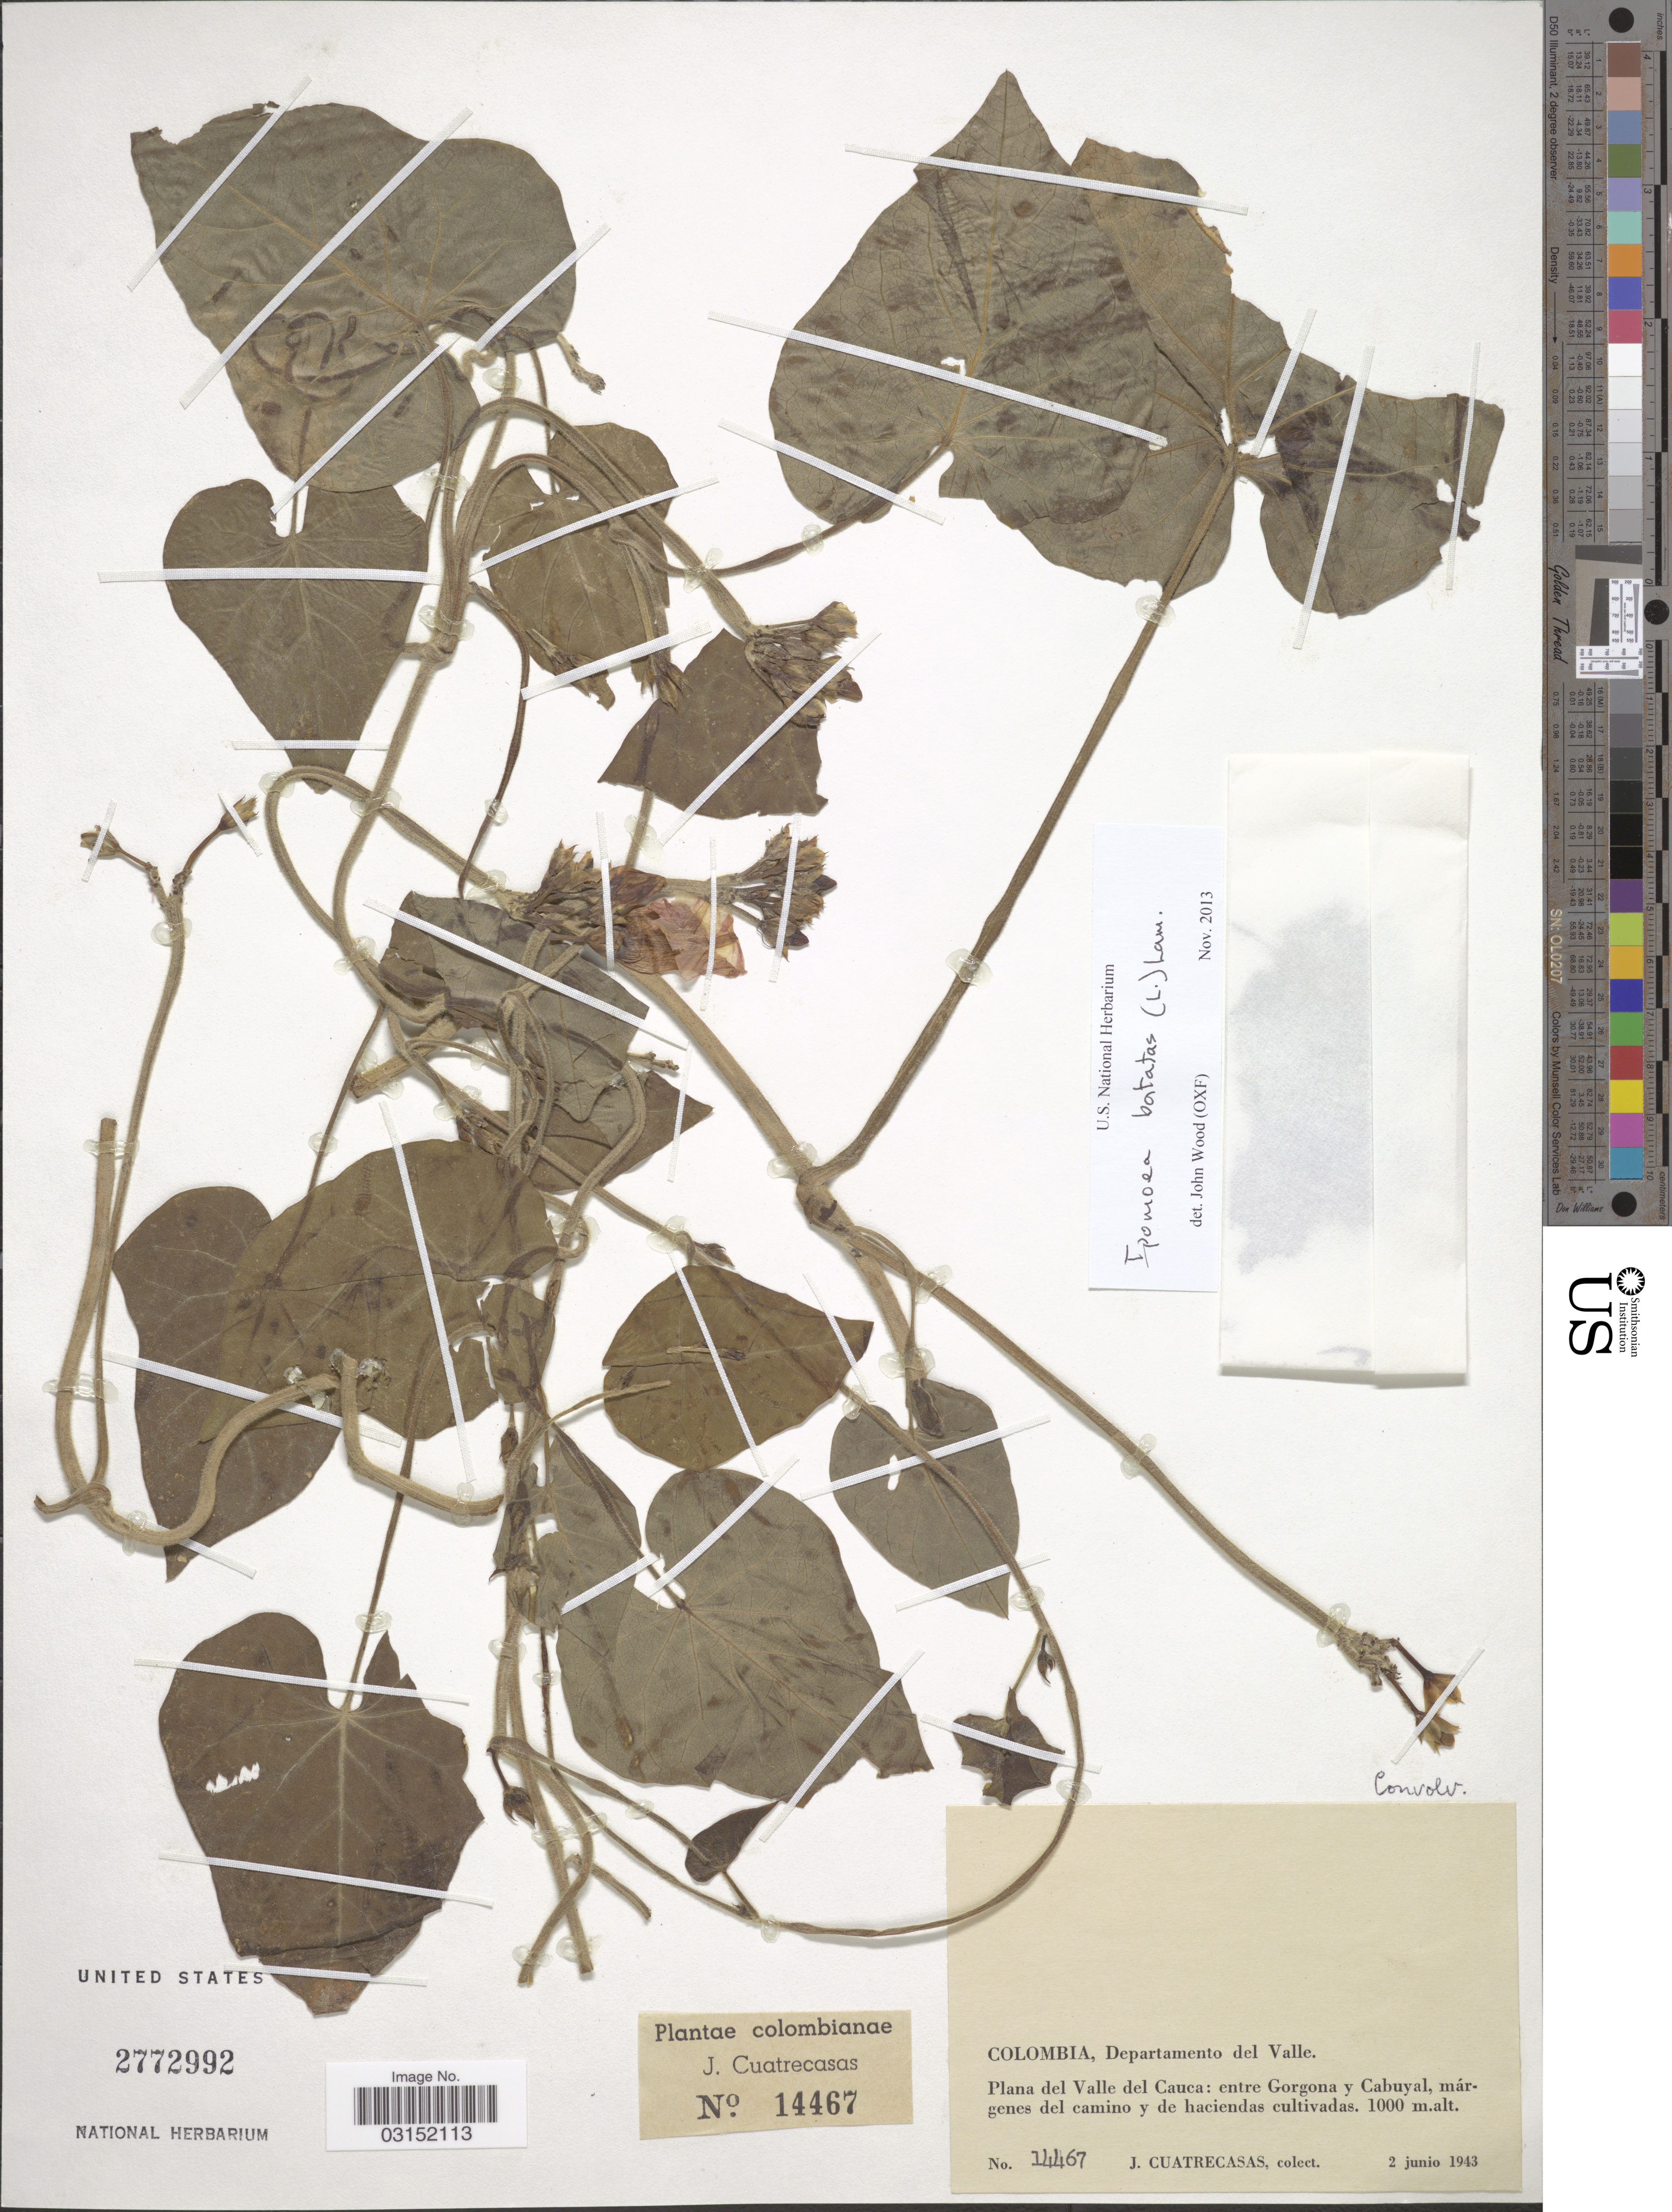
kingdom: Plantae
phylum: Tracheophyta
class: Magnoliopsida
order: Solanales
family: Convolvulaceae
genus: Ipomoea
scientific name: Ipomoea batatas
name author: (L.) Lam.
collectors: J. Cuatrecasas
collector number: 14467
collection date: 1943-06-02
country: Colombia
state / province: Valle del Cauca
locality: Departamento del Valle. Plana del Valle del Cauca: entre Gorgona y Cabuyal.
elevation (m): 1000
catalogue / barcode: US 2772992